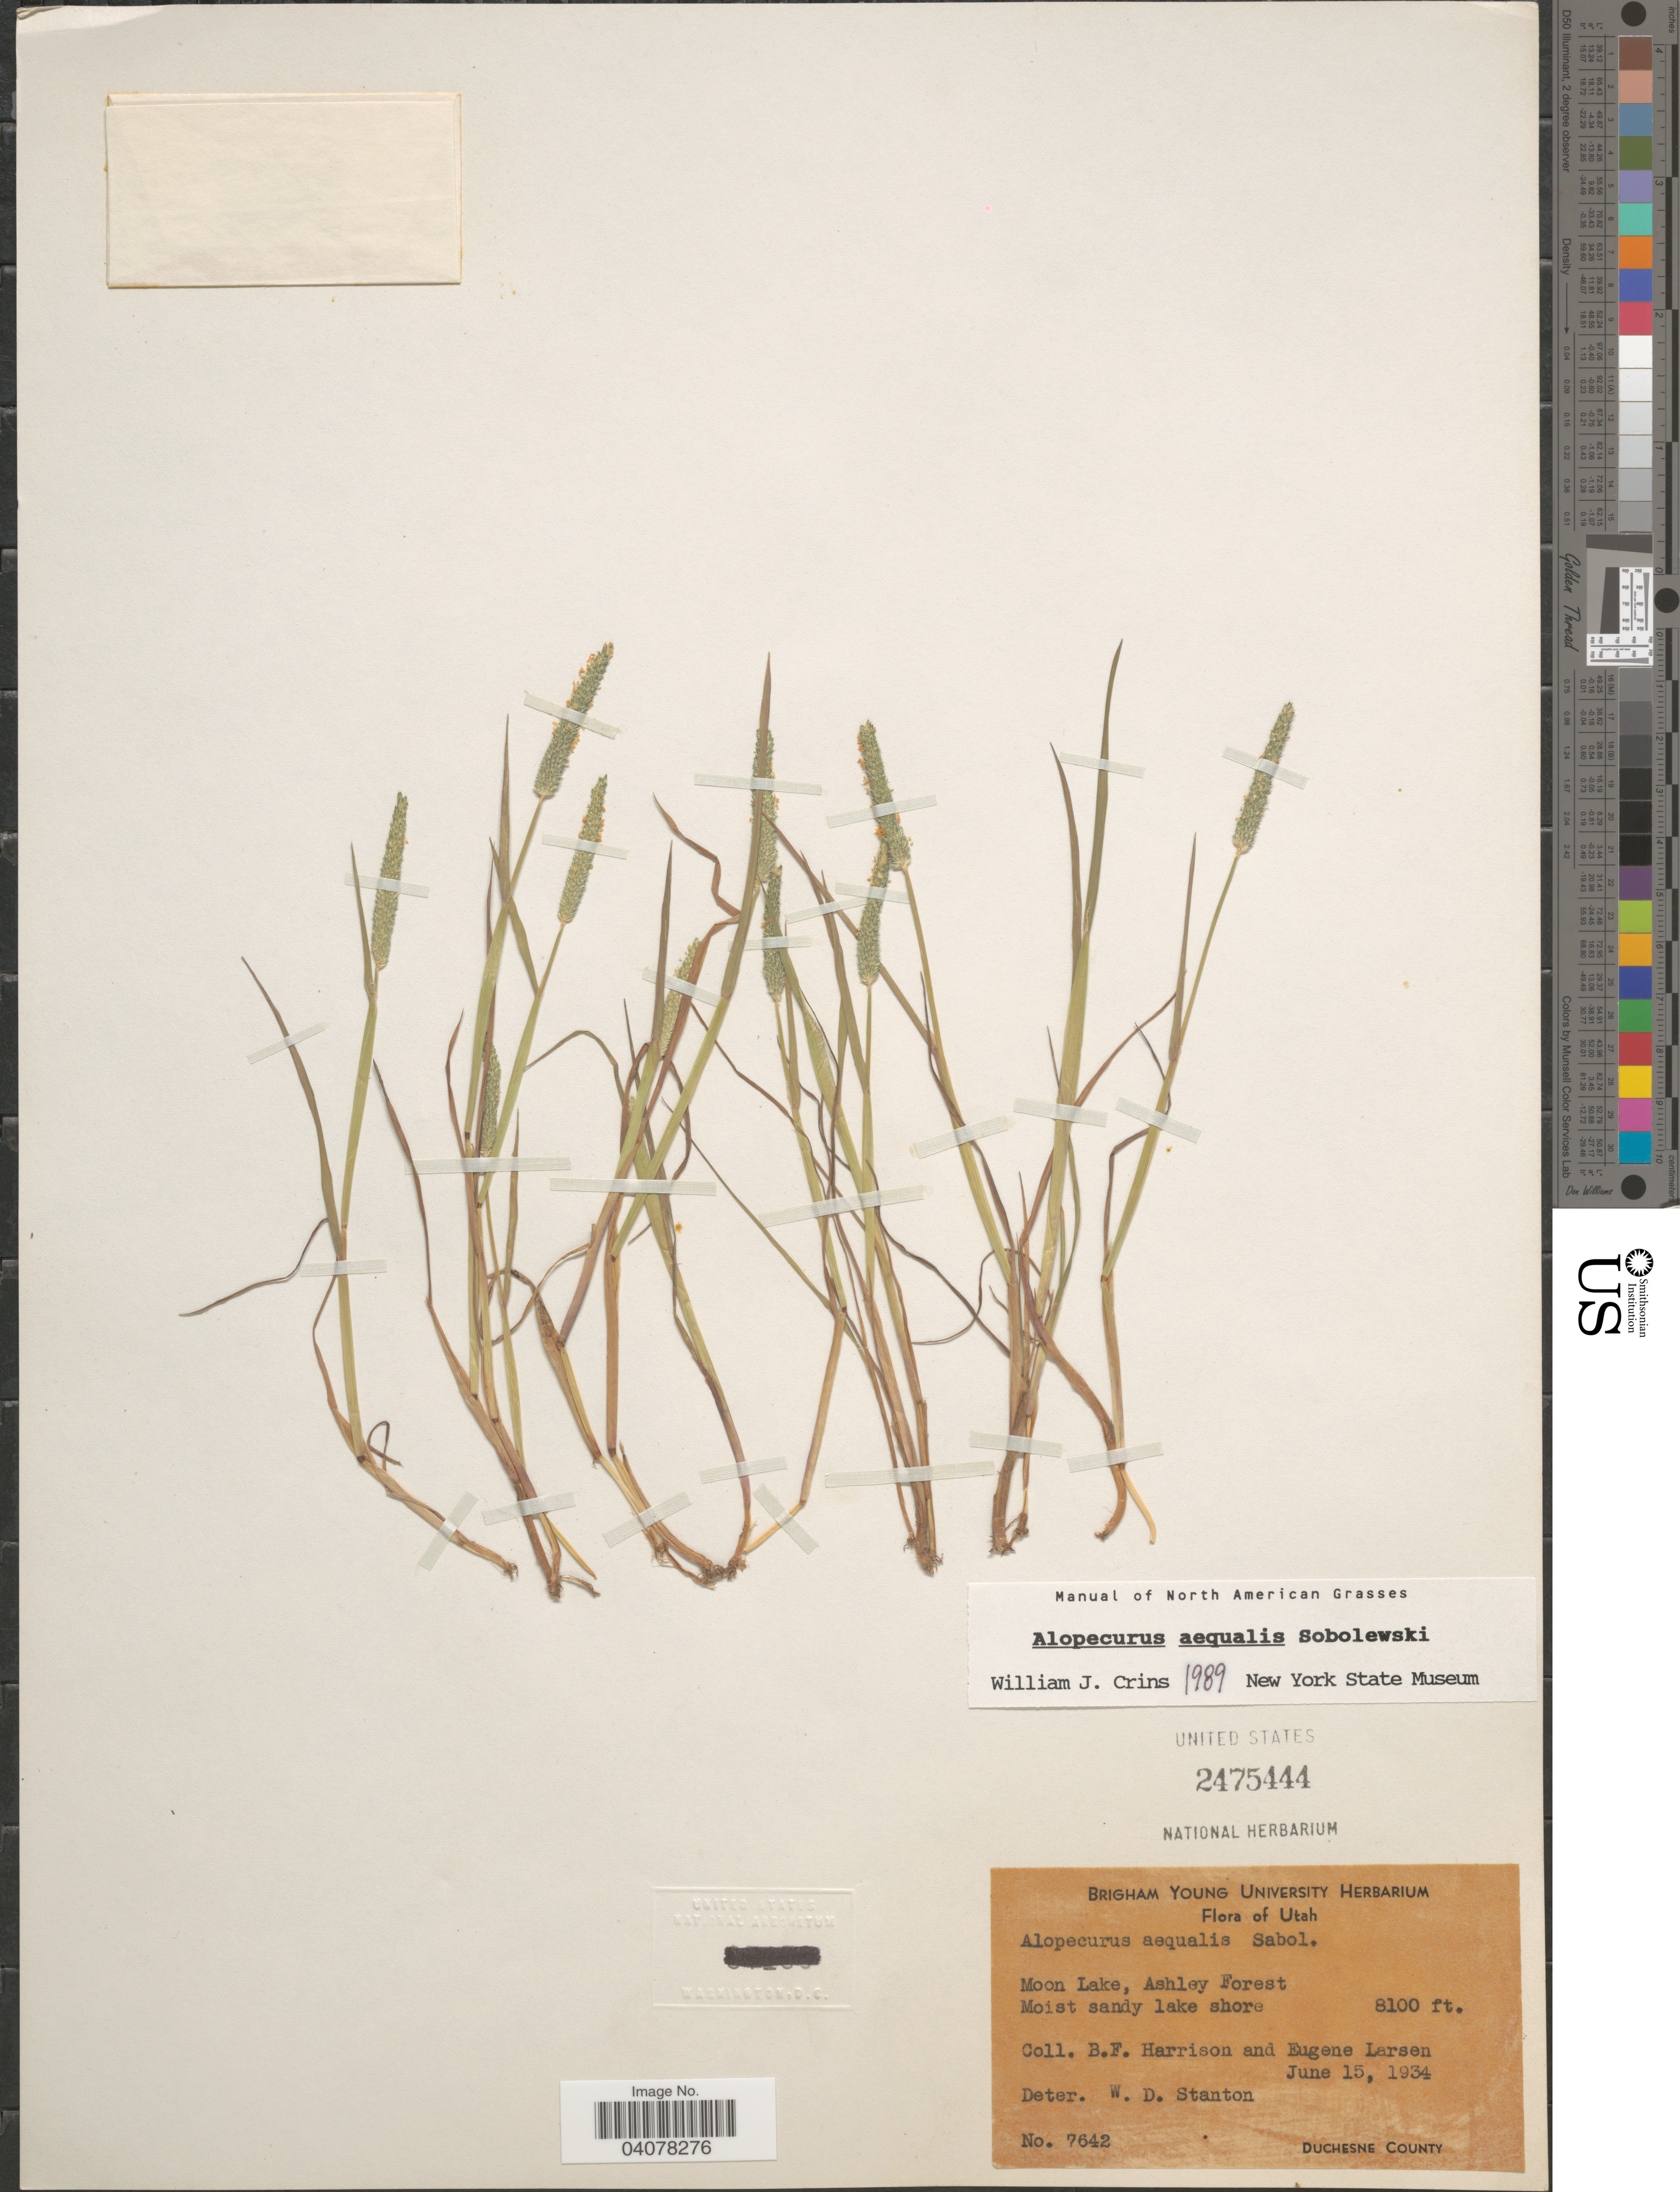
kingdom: Plantae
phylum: Tracheophyta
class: Liliopsida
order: Poales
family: Poaceae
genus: Alopecurus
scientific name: Alopecurus aequalis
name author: Sobol.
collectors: B. F. Harrison & E. Larsen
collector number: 7642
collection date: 1934-06-15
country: United States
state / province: Utah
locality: Moon Lake, Ashley Forest. Moist sandy lake shore. Duchesne County.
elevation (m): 2469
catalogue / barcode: US 2475444